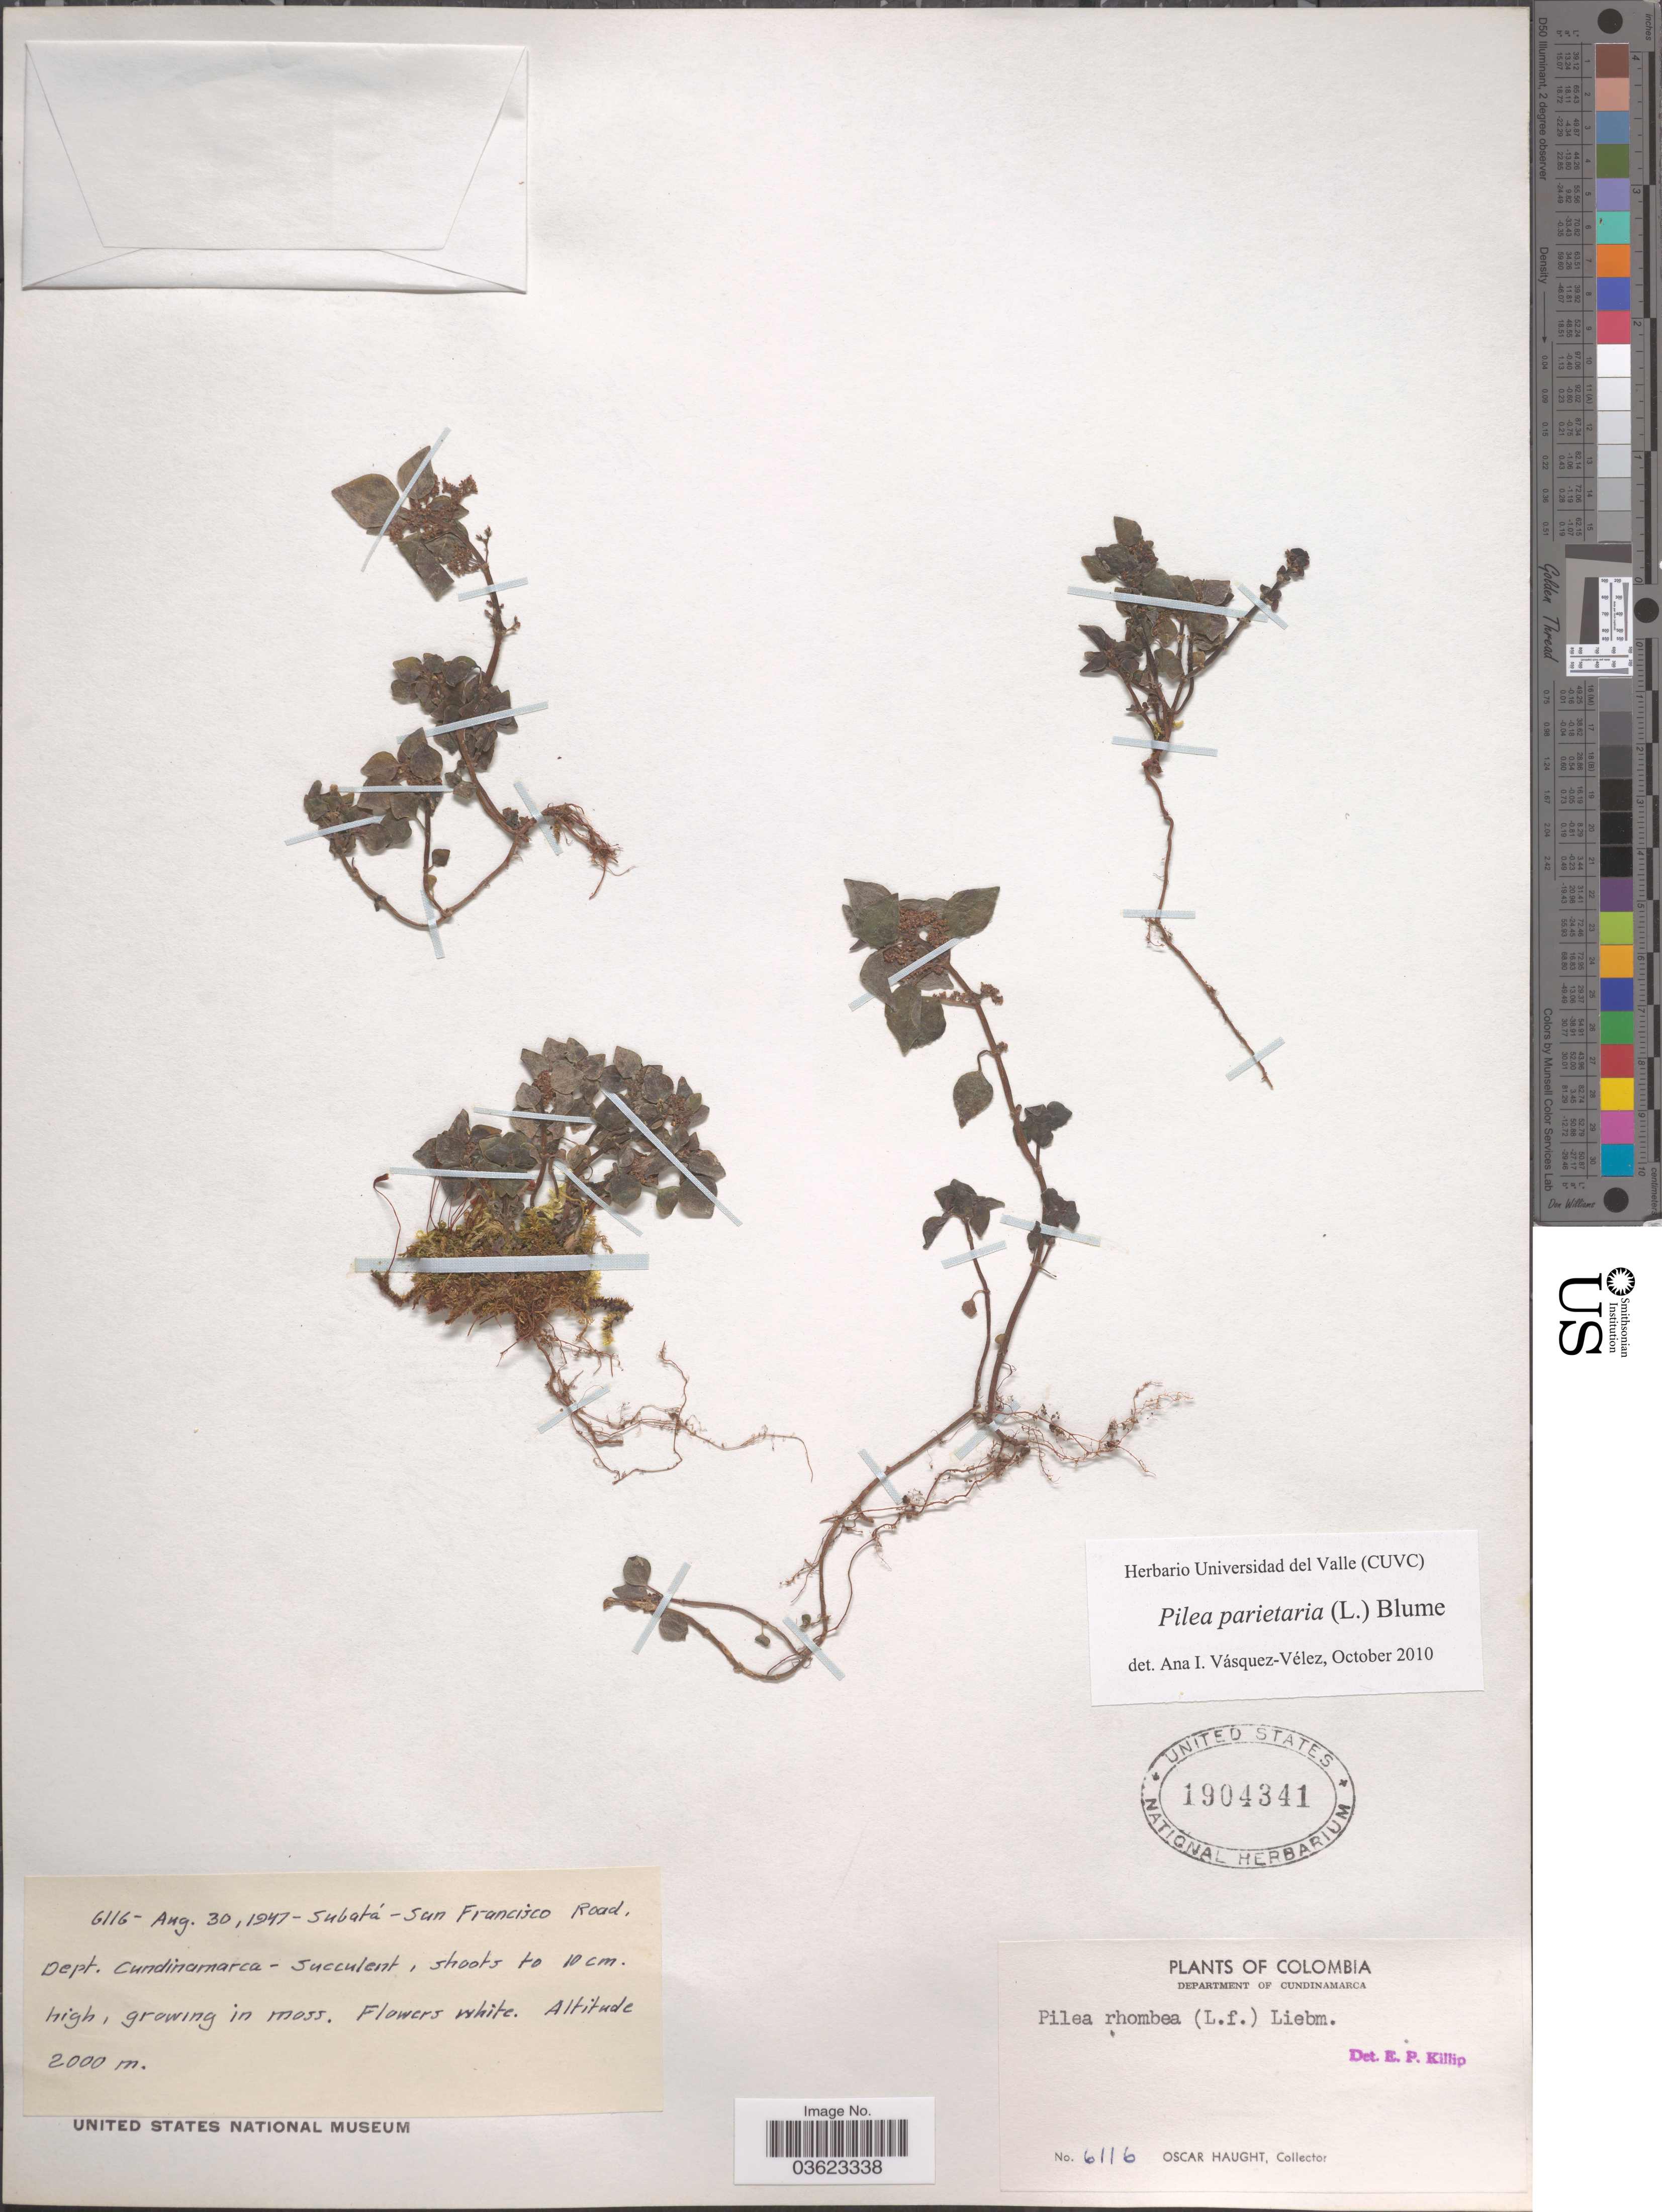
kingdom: Plantae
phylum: Tracheophyta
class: Magnoliopsida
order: Rosales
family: Urticaceae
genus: Pilea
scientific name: Pilea parietaria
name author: (L.) Blume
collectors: O. L. Haught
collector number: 6116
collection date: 1947-08-30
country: Colombia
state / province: Cundinamarca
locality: Subatá - San Francisco Road, Department of Cundinamarca.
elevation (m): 2000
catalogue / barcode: US 1904341